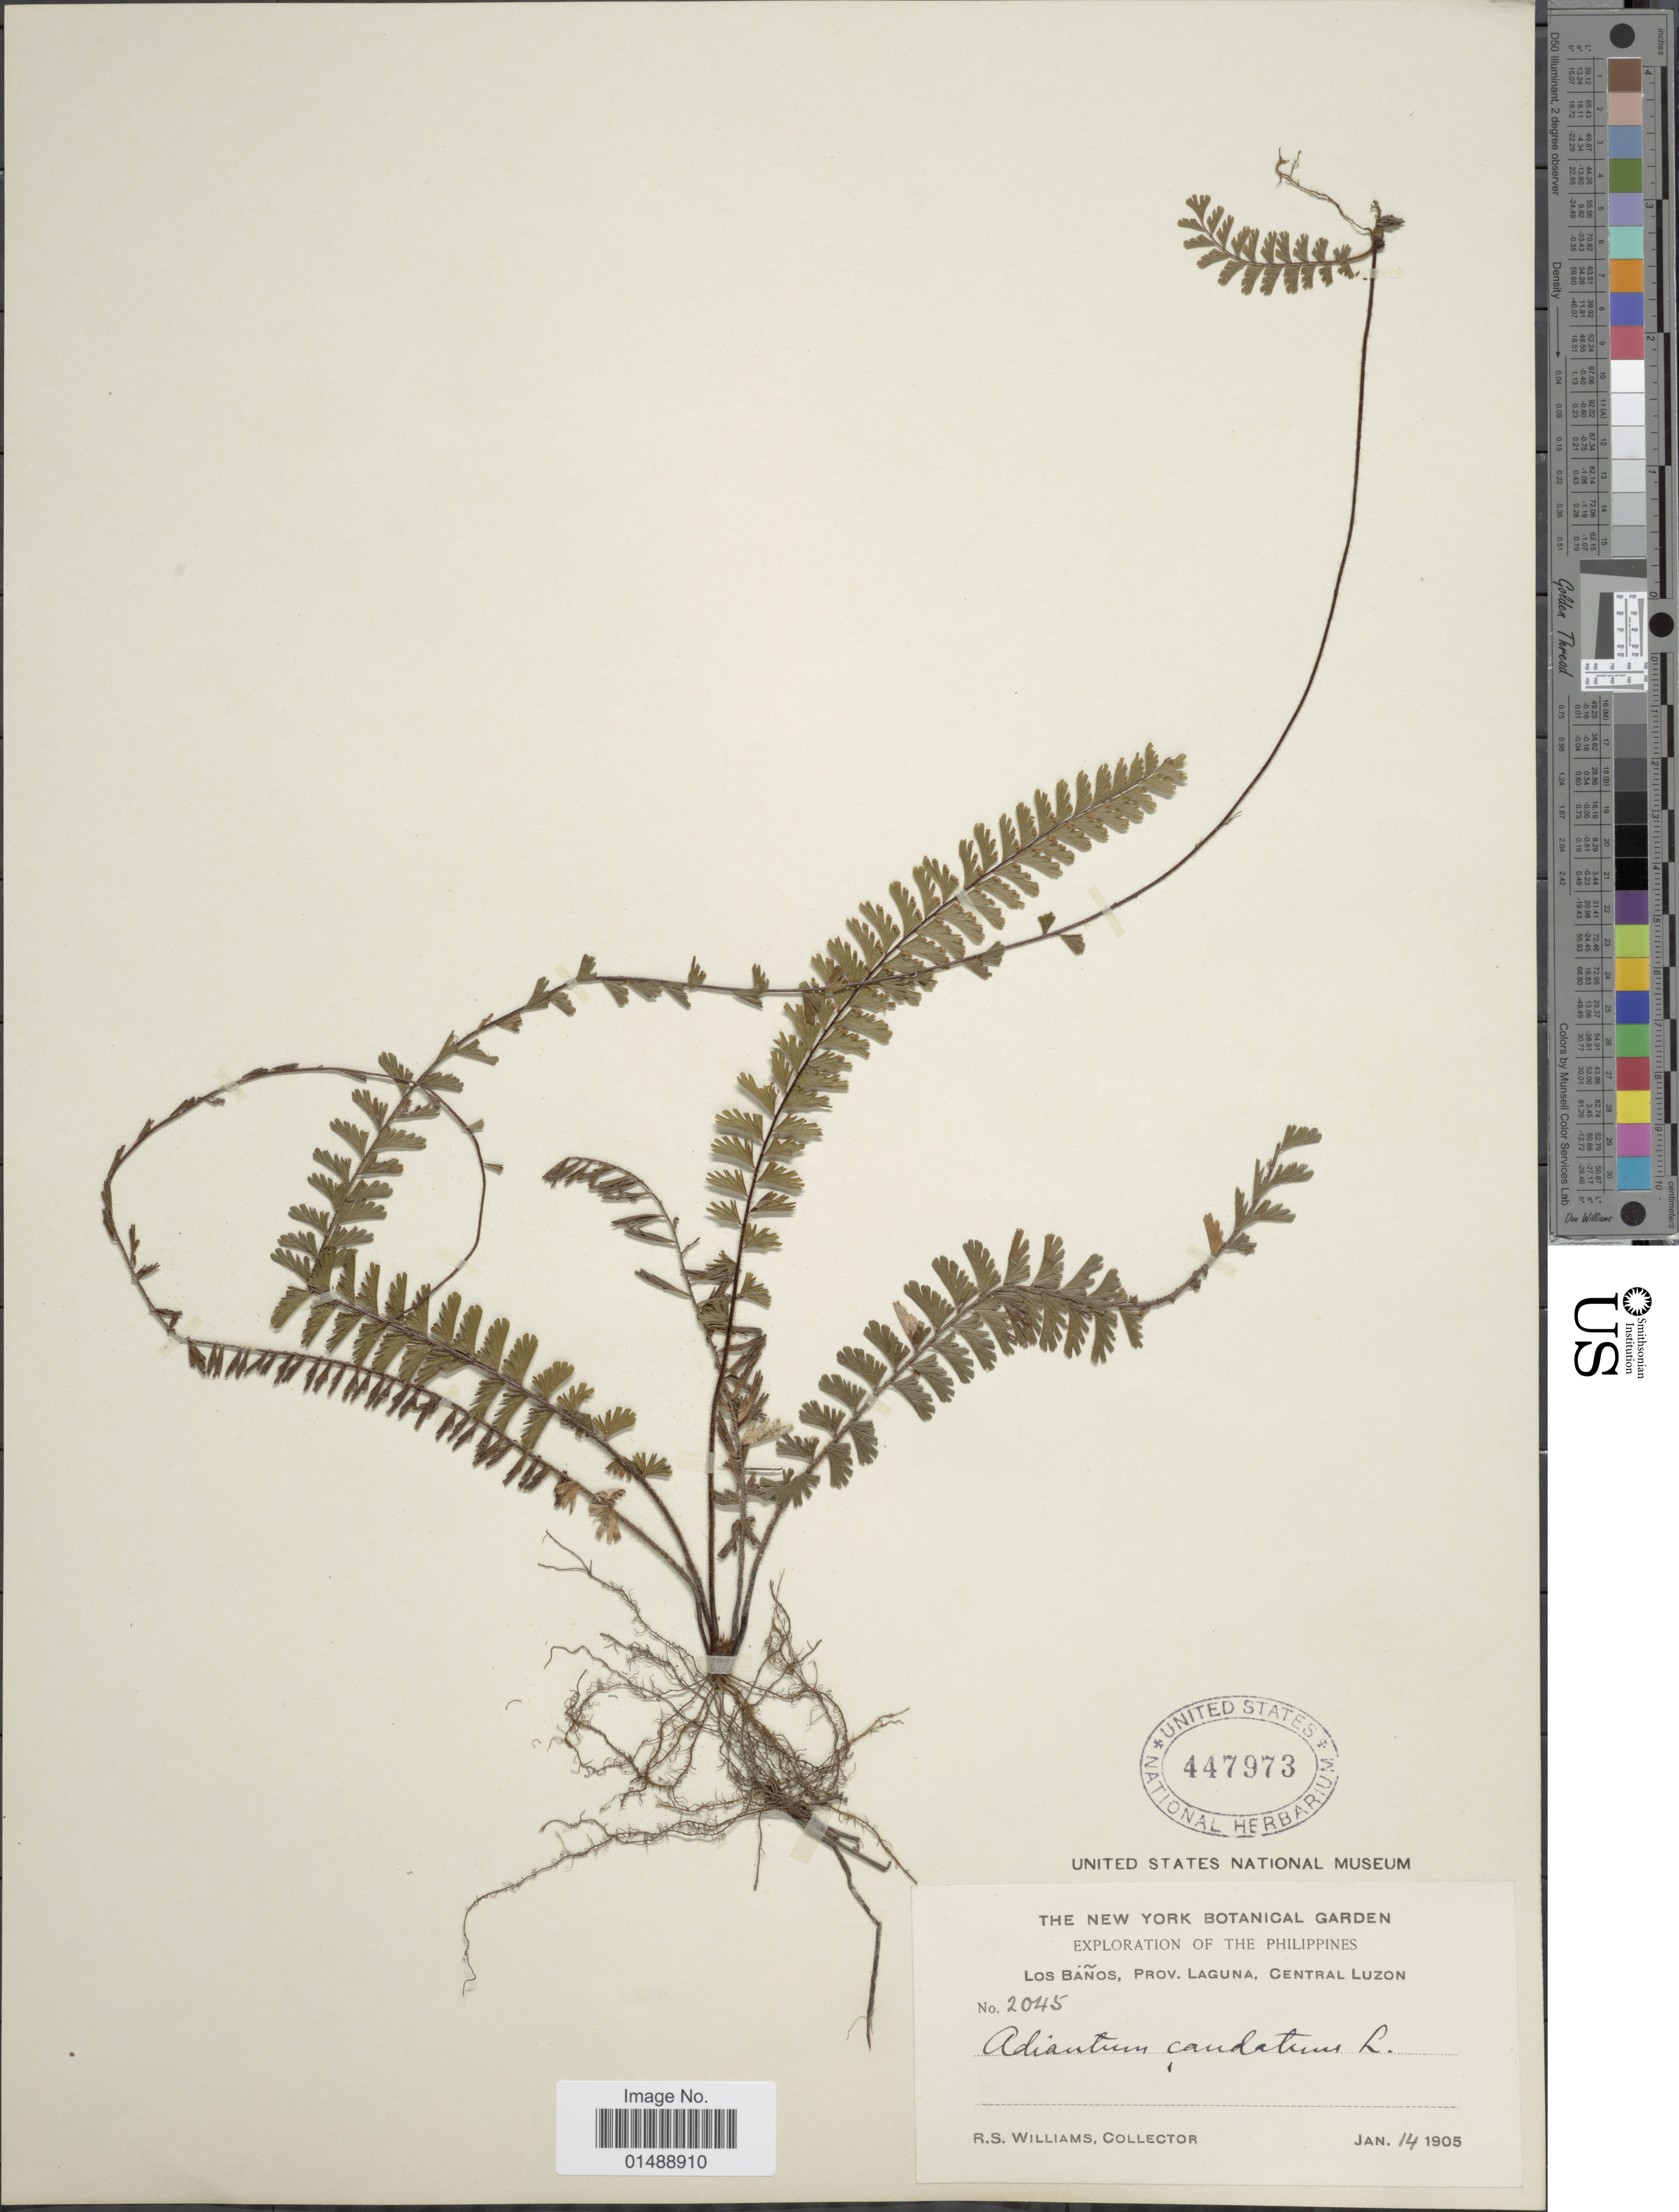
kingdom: Plantae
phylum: Tracheophyta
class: Polypodiopsida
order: Polypodiales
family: Pteridaceae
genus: Adiantum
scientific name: Adiantum caudatum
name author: L.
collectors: R. S. Williams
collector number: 2045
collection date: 1905-01-14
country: Philippines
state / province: Central Luzon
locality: Los Banos, Prov. Laguna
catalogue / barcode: US 447973